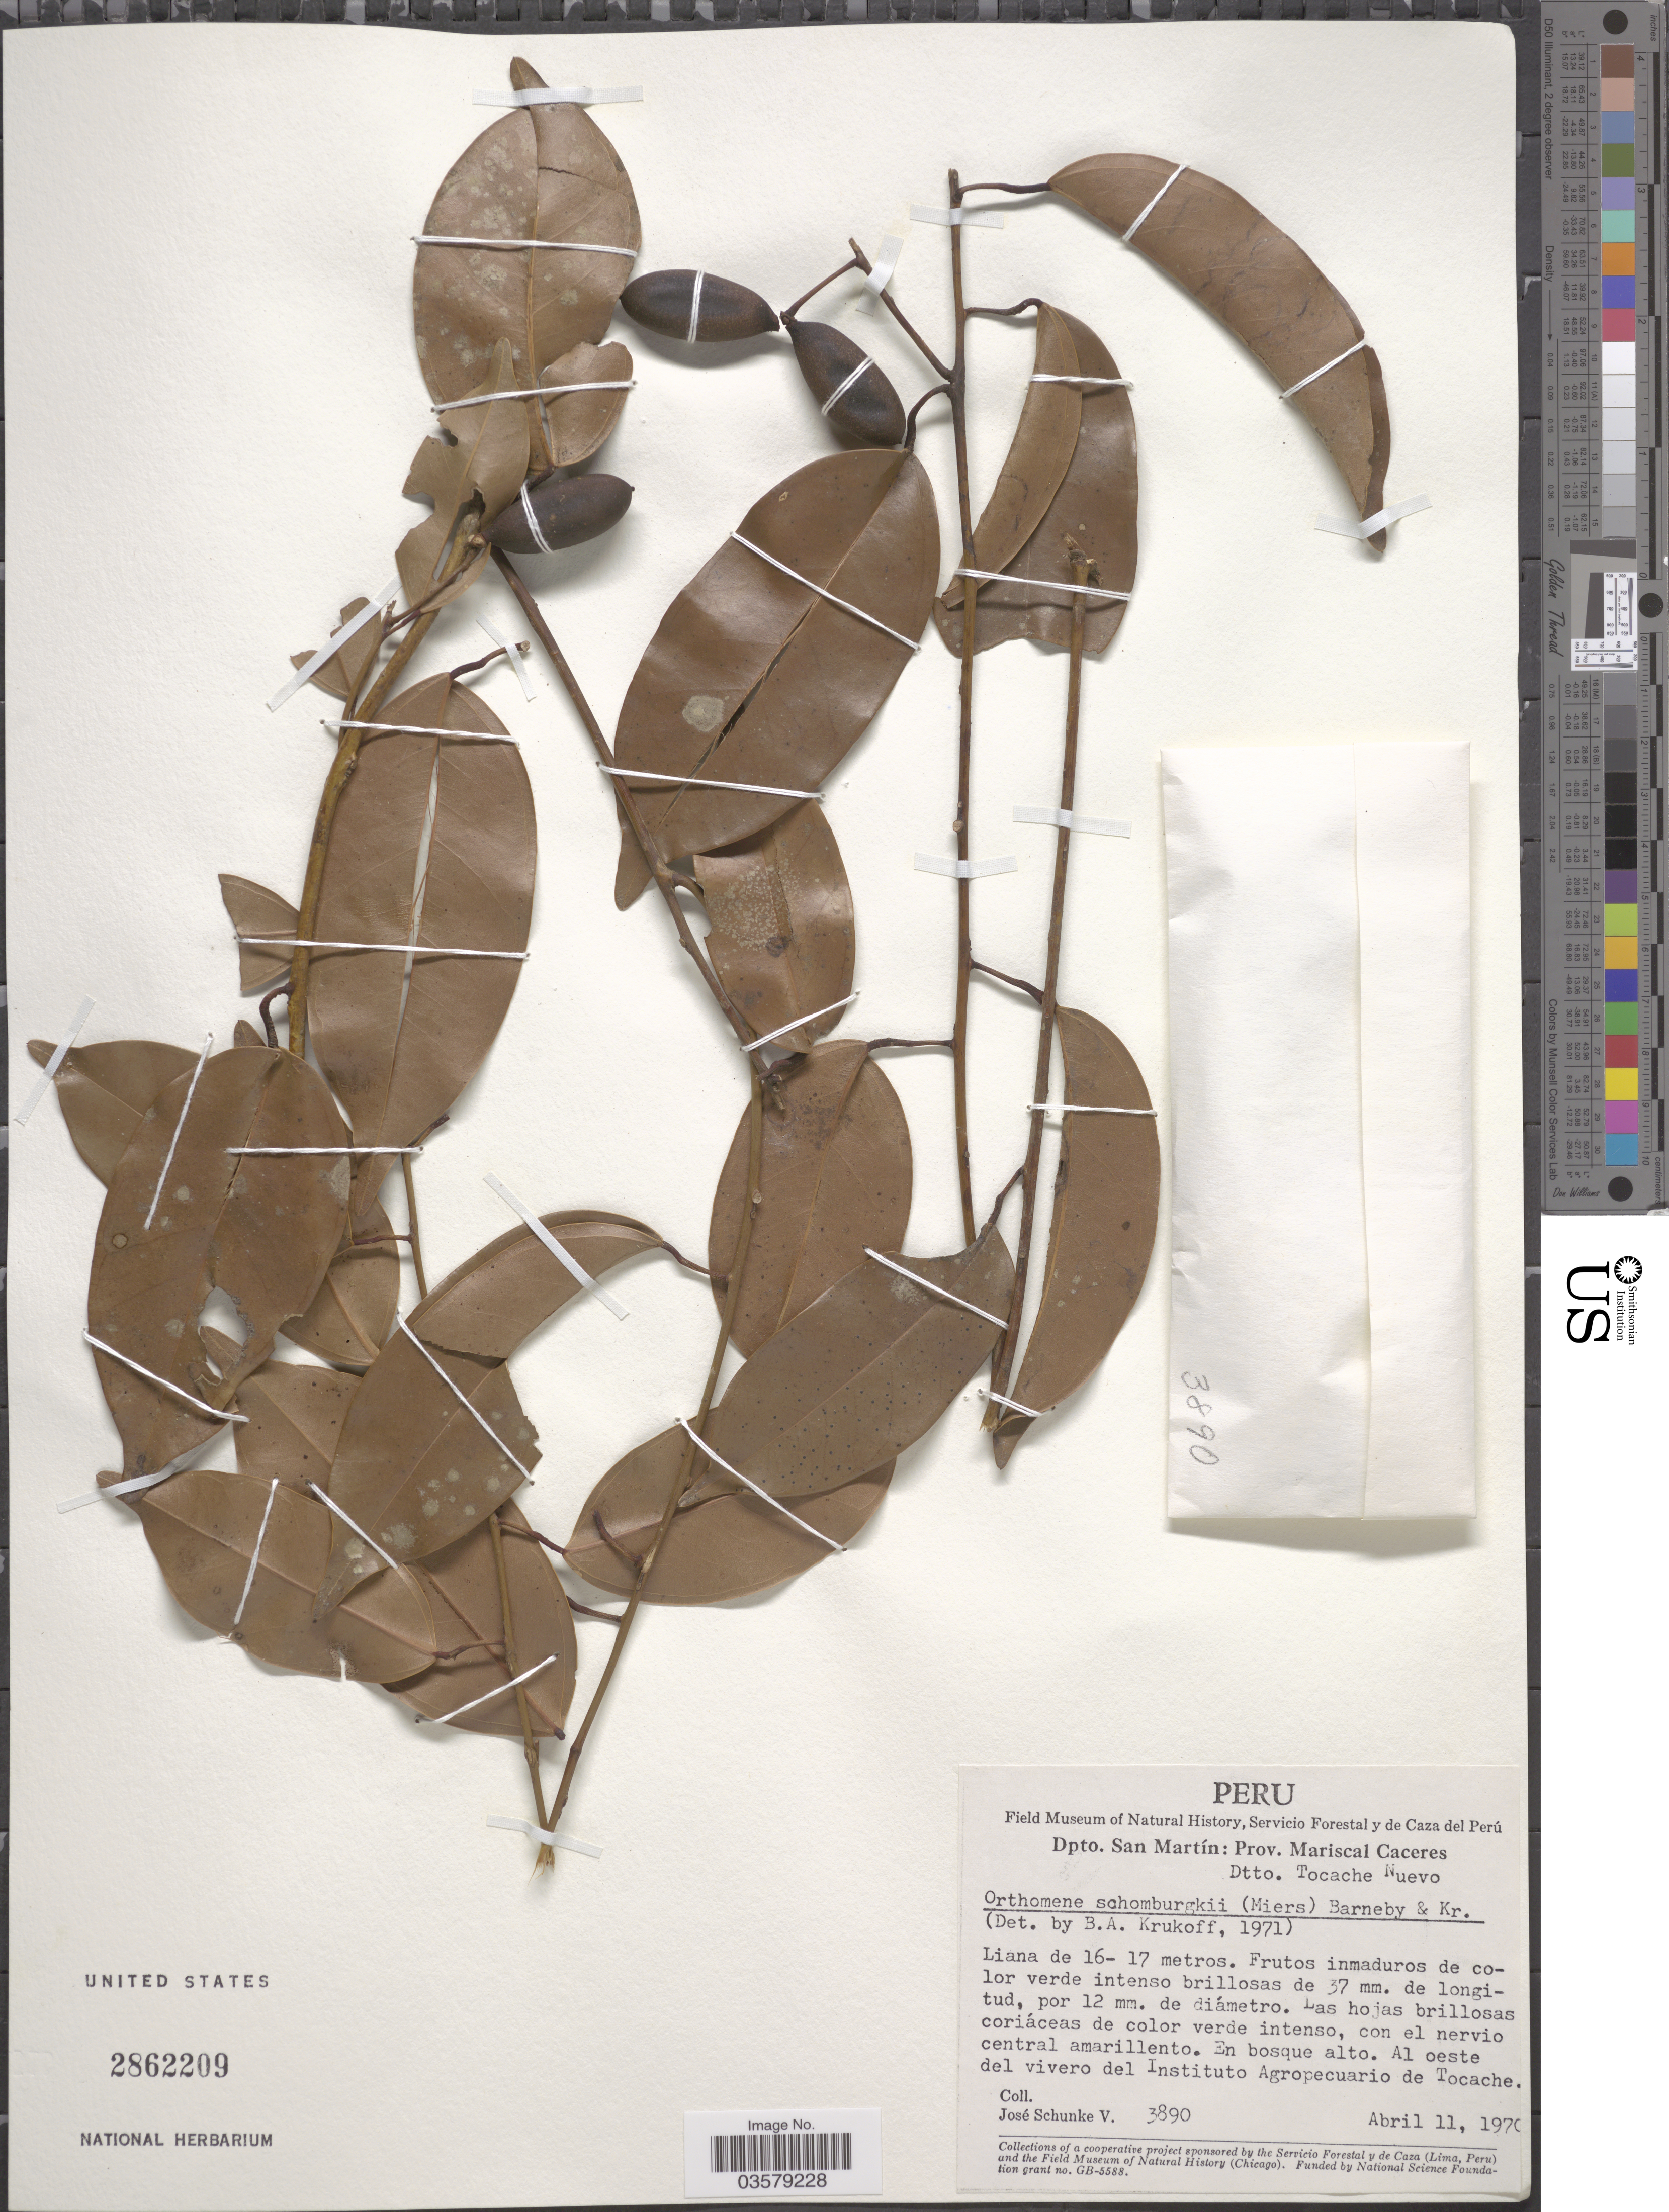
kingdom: Plantae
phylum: Tracheophyta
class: Magnoliopsida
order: Ranunculales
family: Menispermaceae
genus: Anomospermum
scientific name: Anomospermum schomburgkii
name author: Miers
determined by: Strong, Mark T., (BOT), Smithsonian Institution - National Museum of Natural History (UNITED STATES)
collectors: J. Schunke Vigo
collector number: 3890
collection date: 1970-04-11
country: Peru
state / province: San Martín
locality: Dpto. San Martín: Prov. Mariscal Caceres, Dtto. Tocache Nuevo. Al oeste del vivero del Instituto Agropecuario de Tocache.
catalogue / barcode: US 2862209